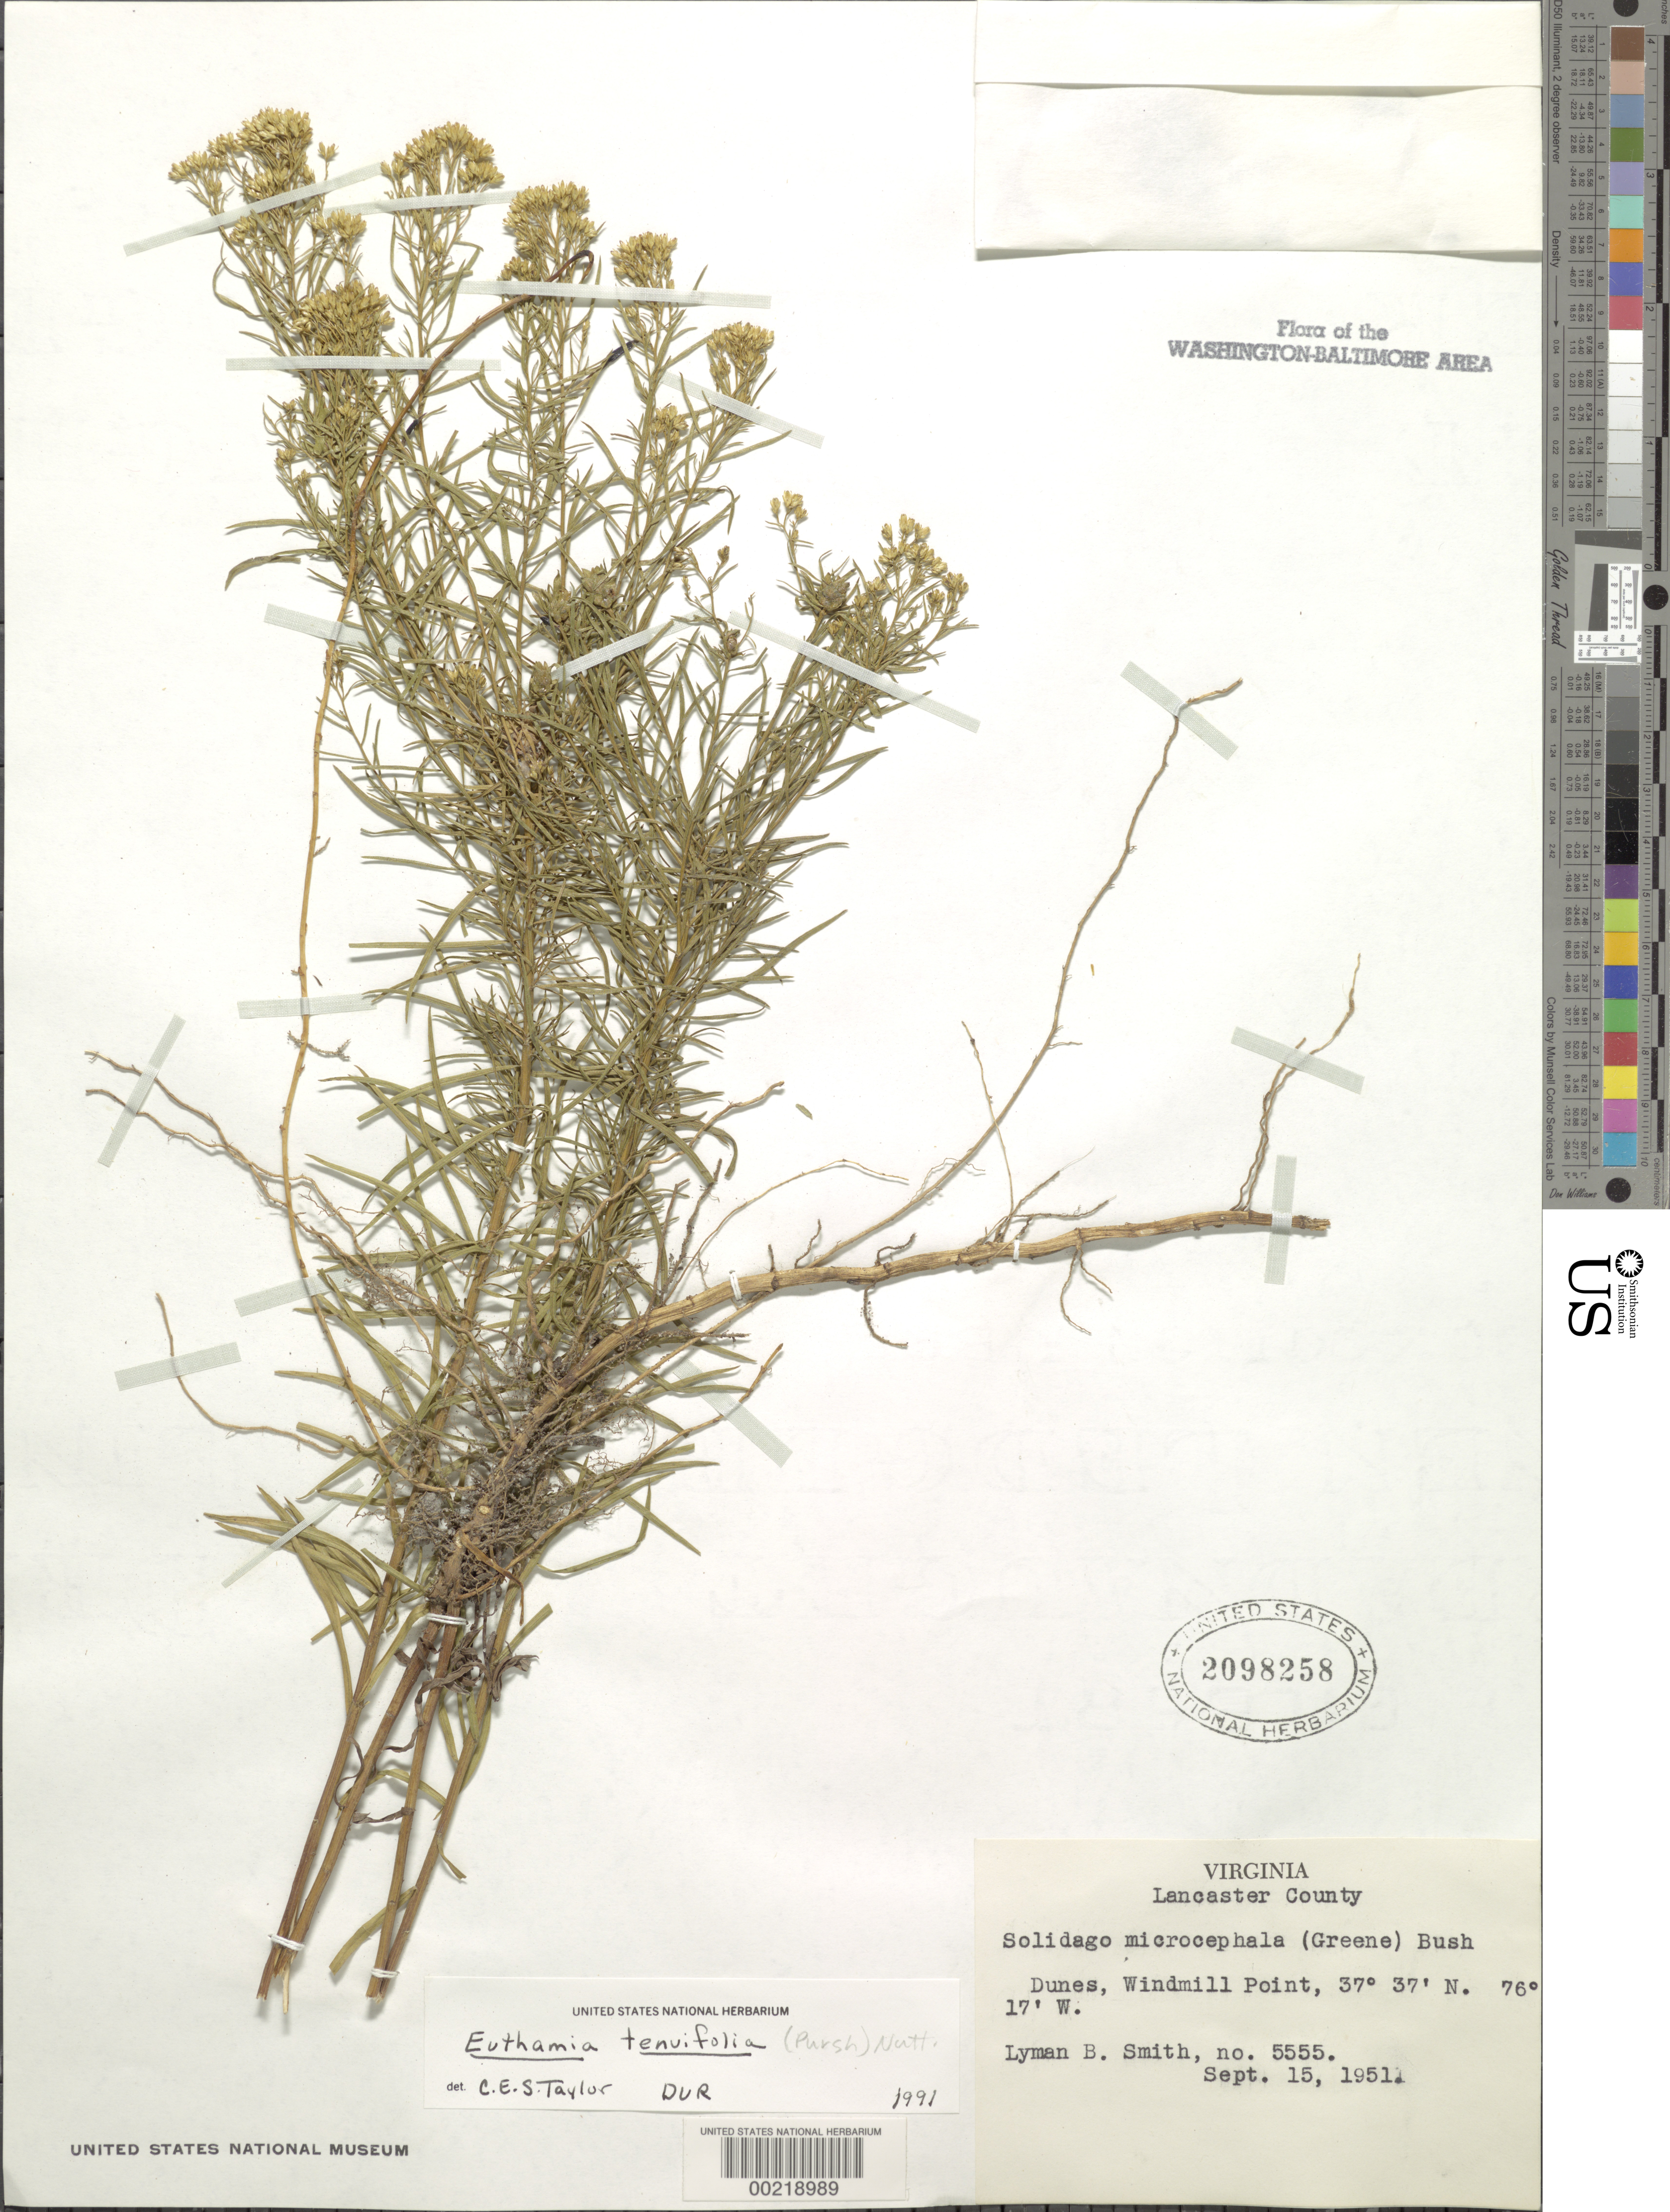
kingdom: Plantae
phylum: Tracheophyta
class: Magnoliopsida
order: Asterales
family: Asteraceae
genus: Euthamia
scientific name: Euthamia caroliniana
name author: (L.) Greene ex Porter & Britton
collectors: L. Smith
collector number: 5555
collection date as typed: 15 Sep 1951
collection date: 1951-09-15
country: United States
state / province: Virginia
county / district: Lancaster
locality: Windmill Point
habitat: Dunes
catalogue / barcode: US 2098258